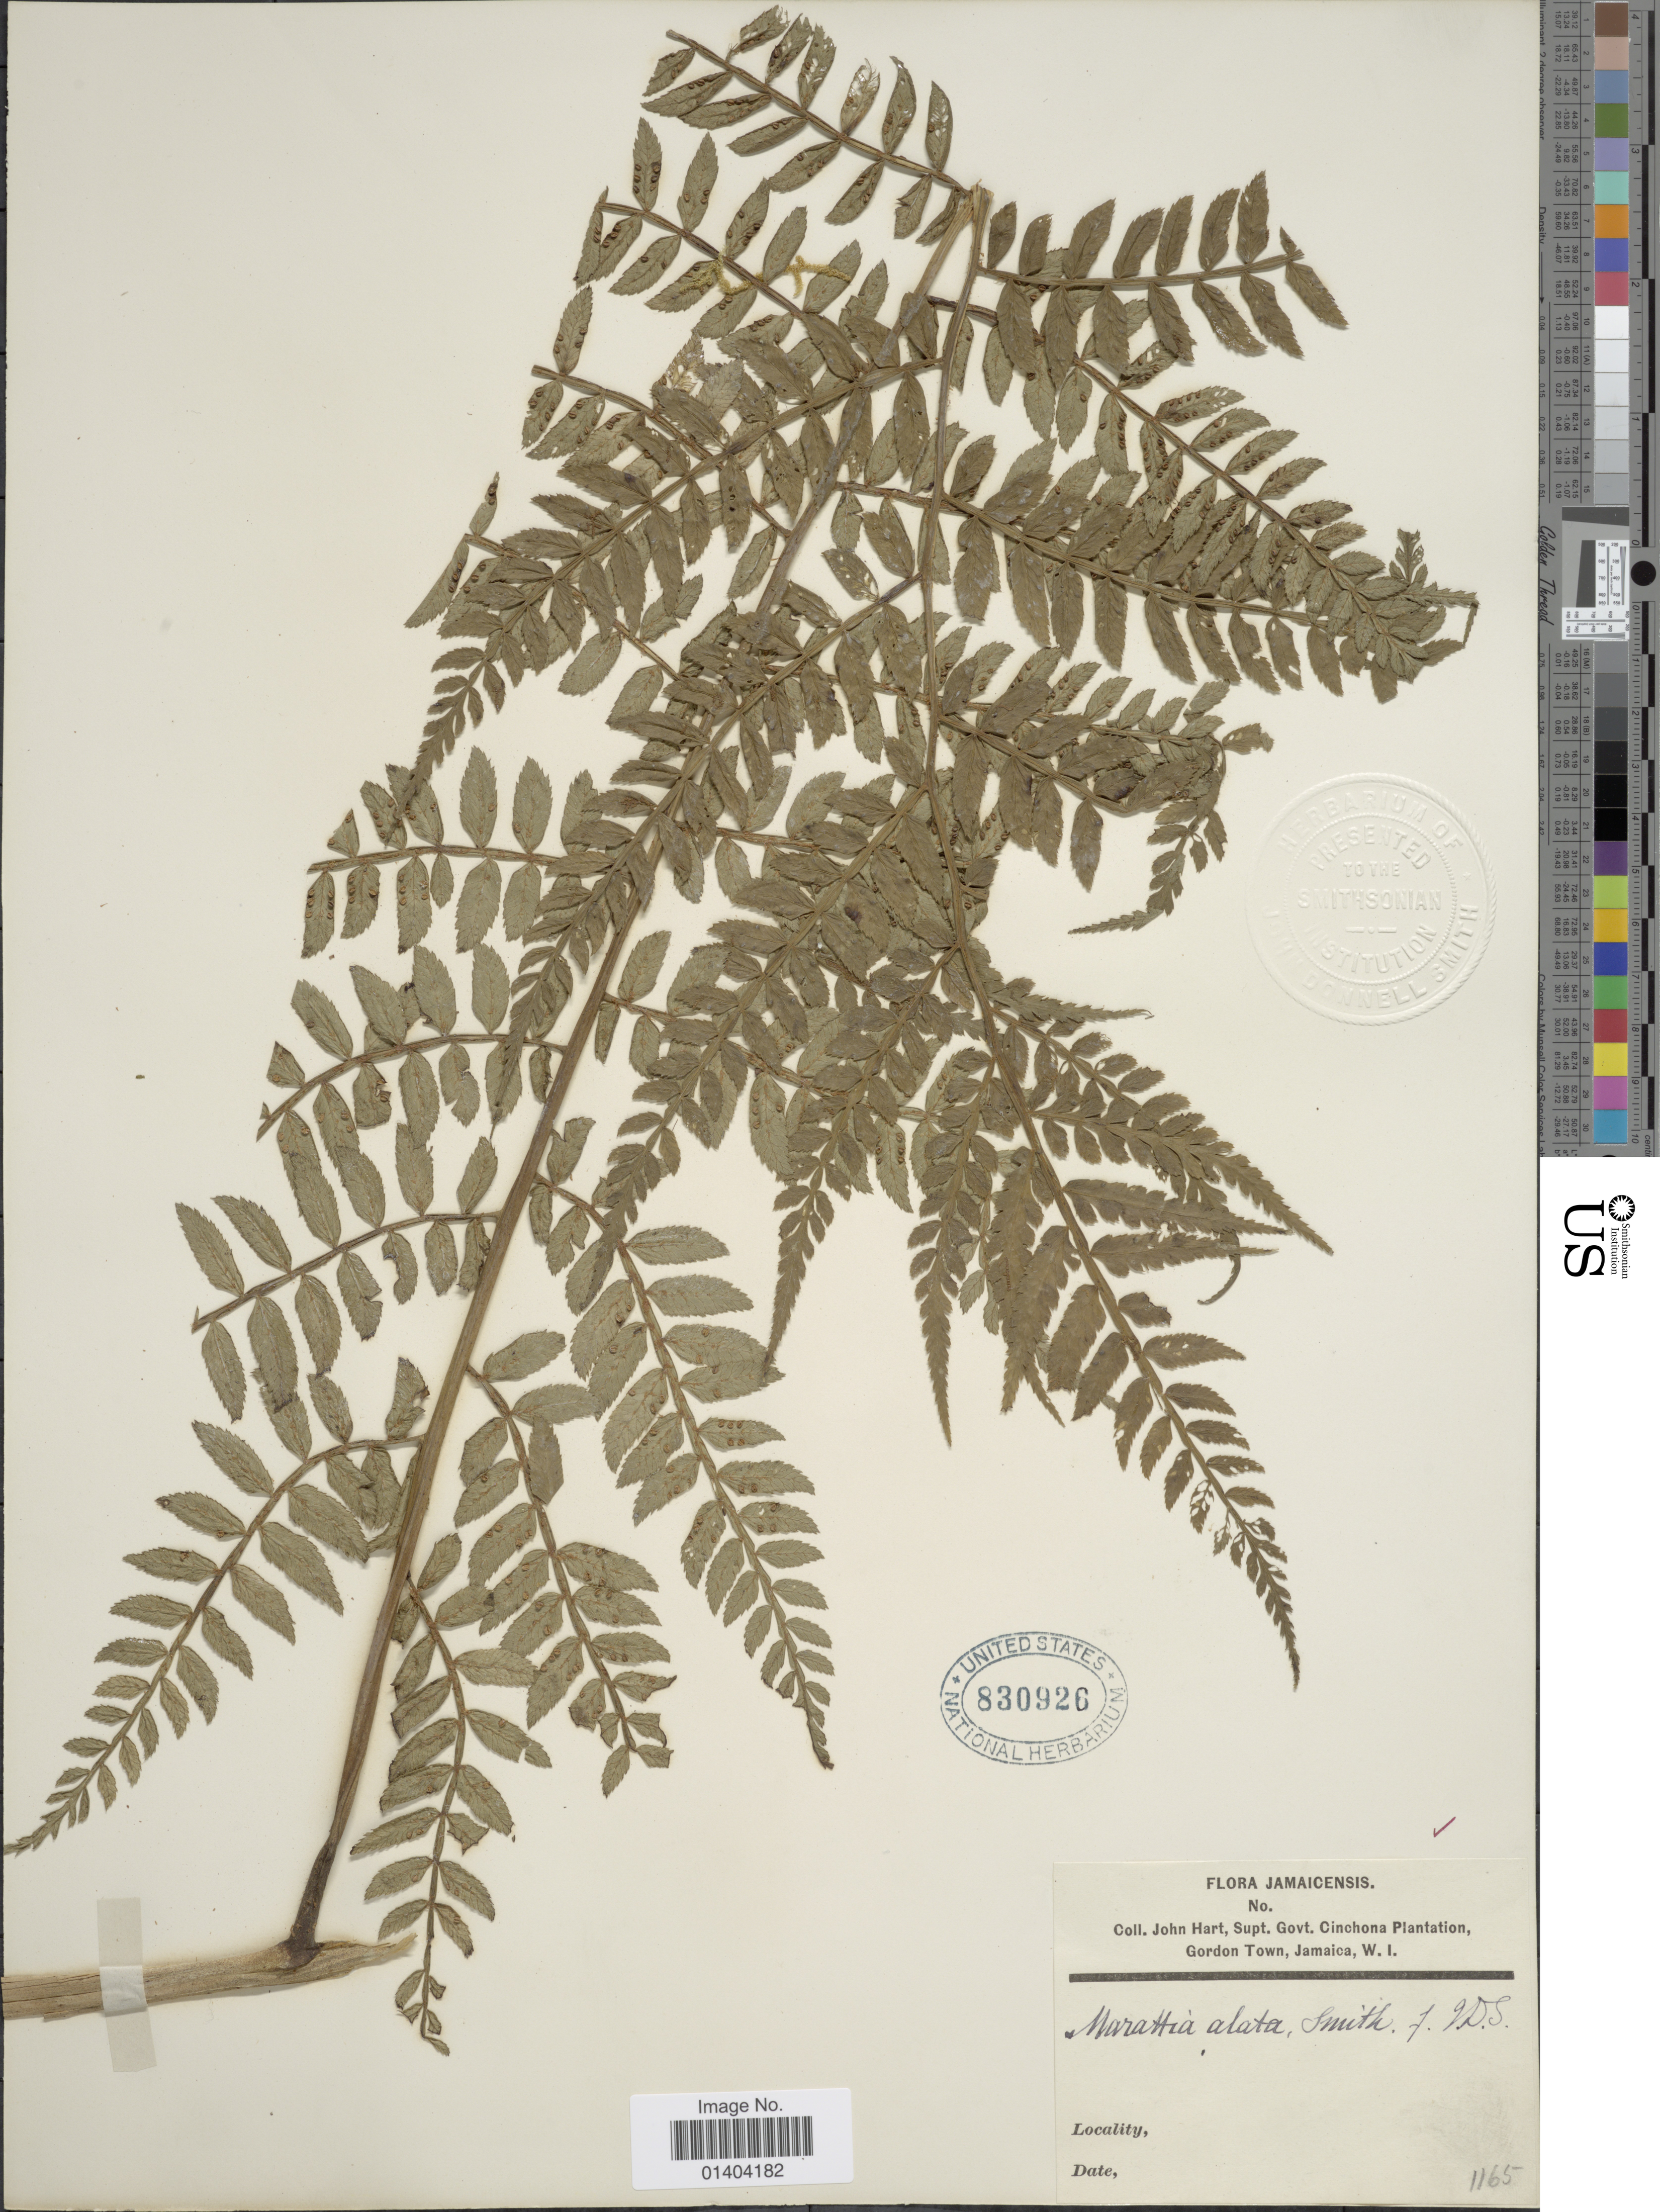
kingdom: Plantae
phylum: Tracheophyta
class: Polypodiopsida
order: Marattiales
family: Marattiaceae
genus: Marattia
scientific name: Marattia alata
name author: Sw.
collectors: J. H. Hart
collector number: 1165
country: Jamaica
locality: Supt. Govt Cinchona plantation Gordon town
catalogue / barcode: US 830926